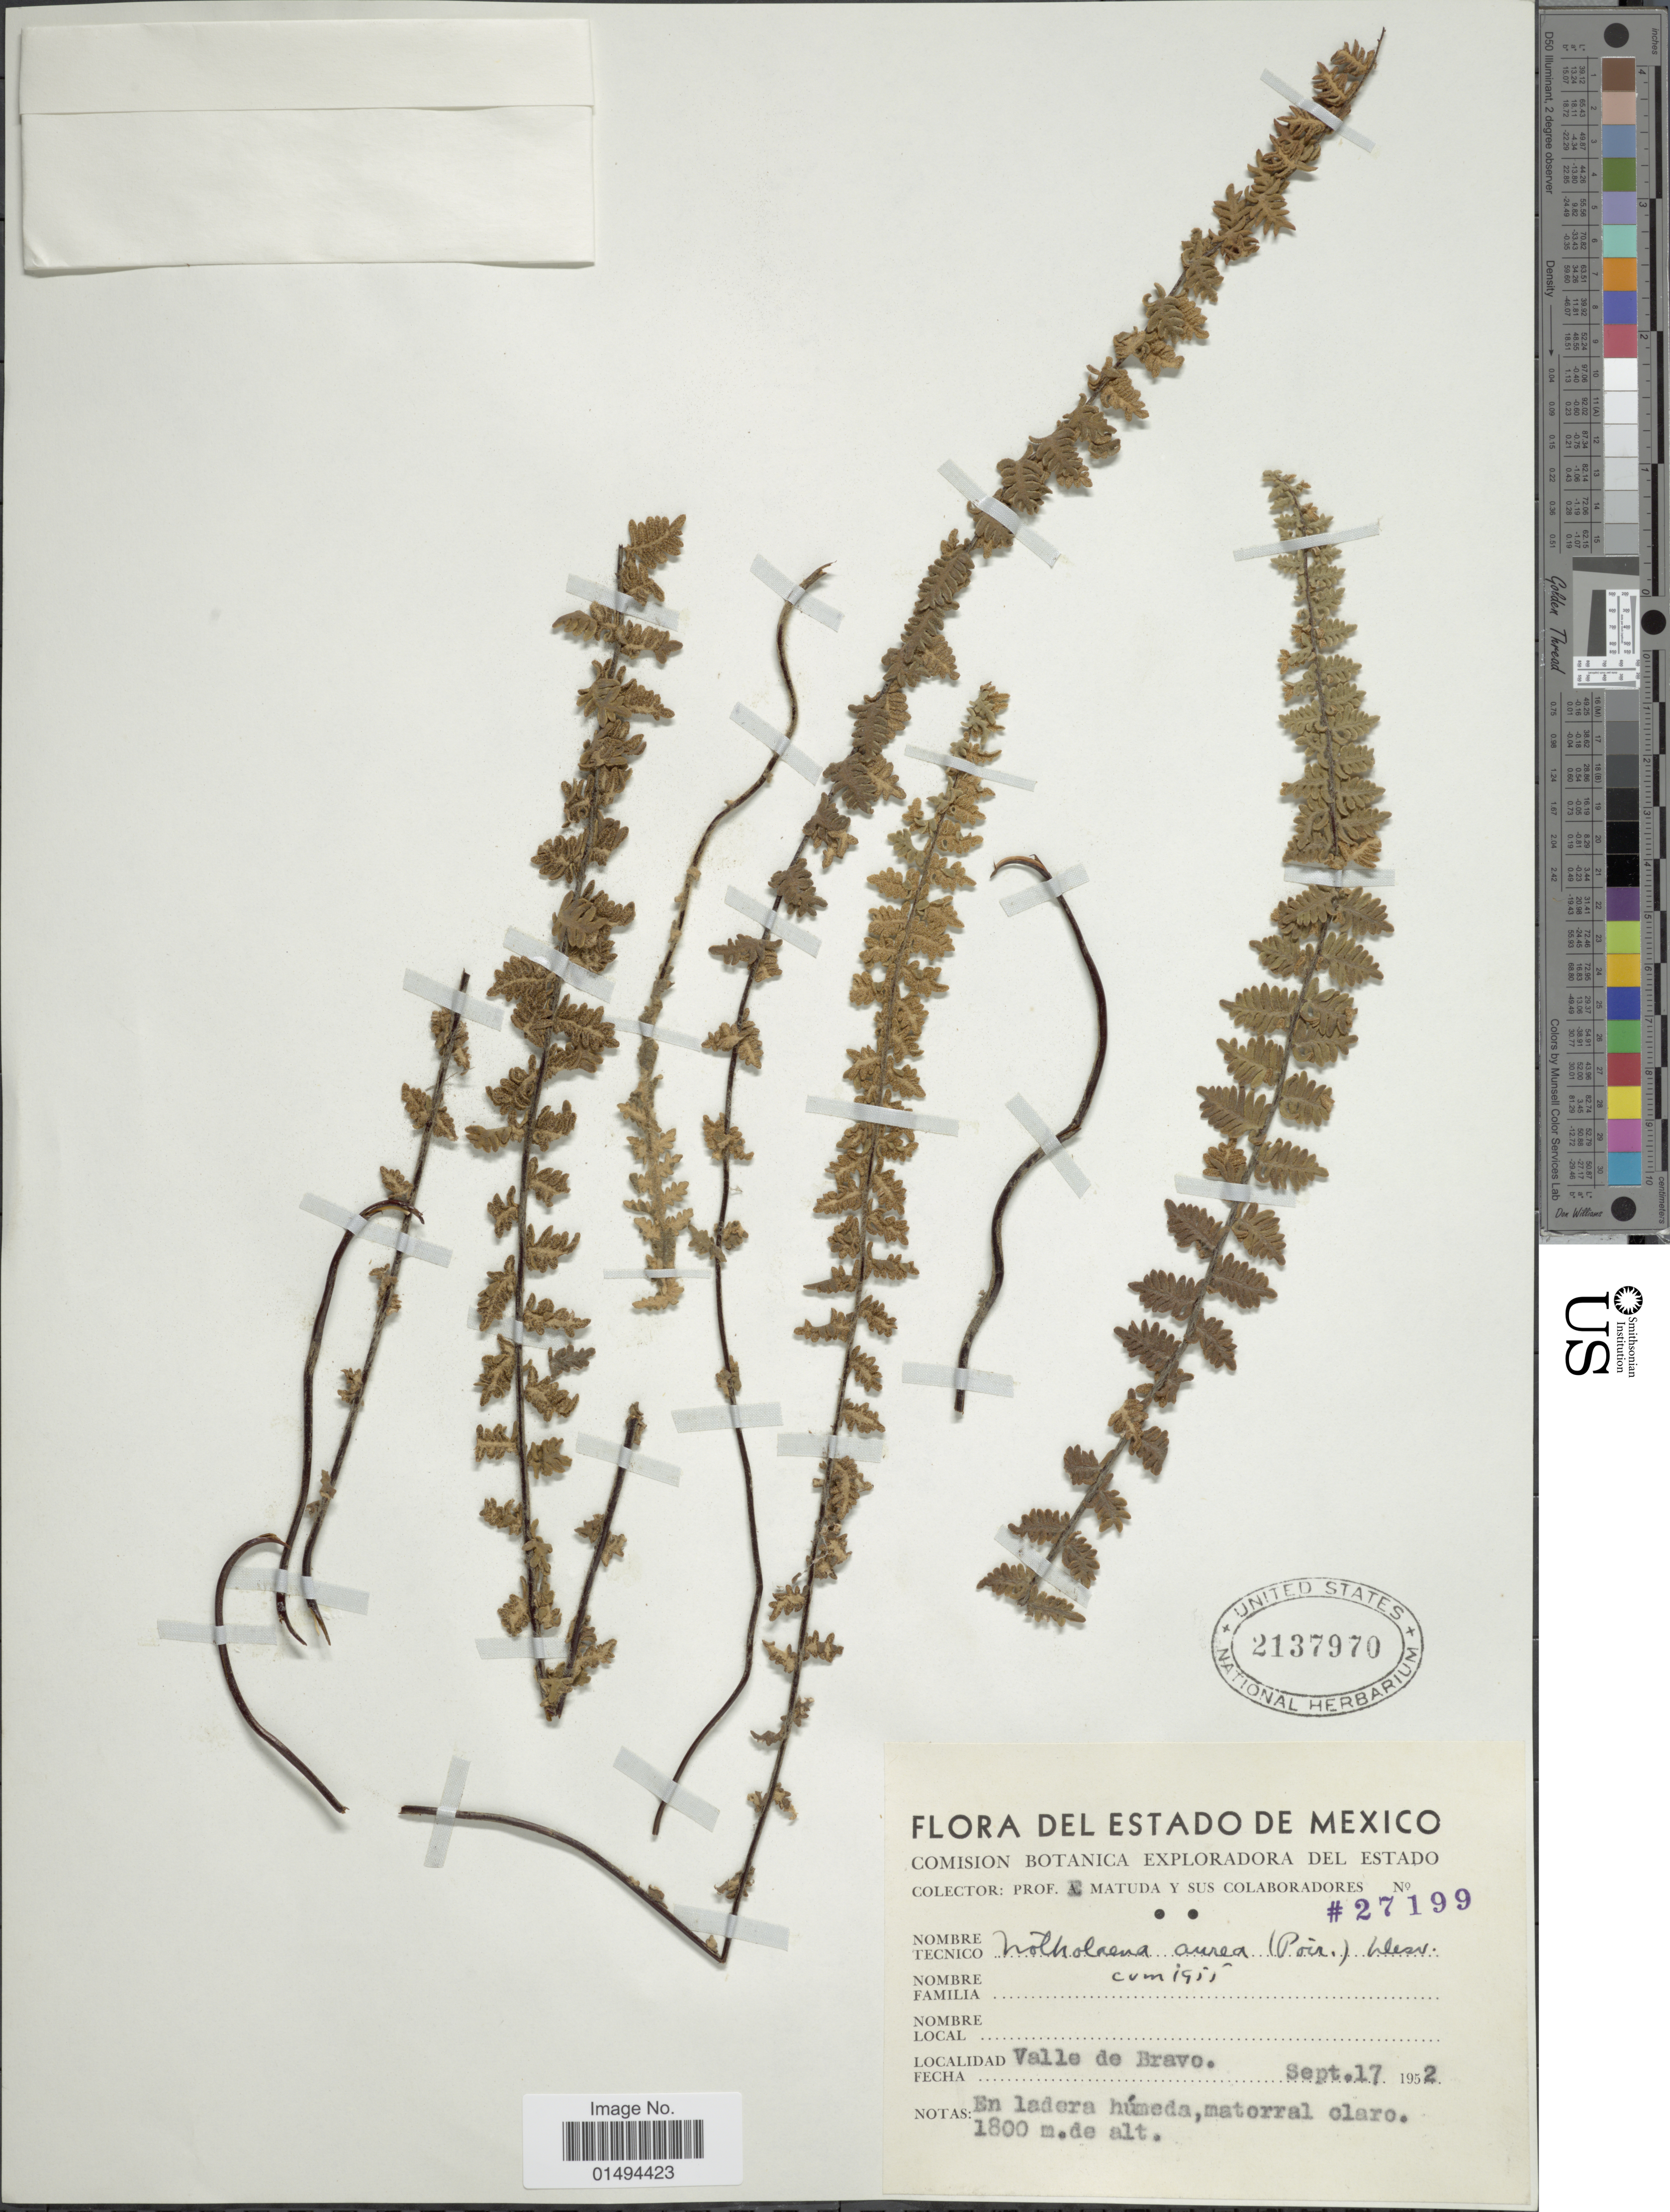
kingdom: Plantae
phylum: Tracheophyta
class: Polypodiopsida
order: Polypodiales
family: Pteridaceae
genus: Myriopteris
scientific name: Myriopteris aurea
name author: (Poir.) Grusz & Windham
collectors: E. Matuda & Sus Colaboradores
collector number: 27199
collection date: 1952-09-17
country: Mexico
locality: Valle de Bravo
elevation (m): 1800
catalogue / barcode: US 2137970